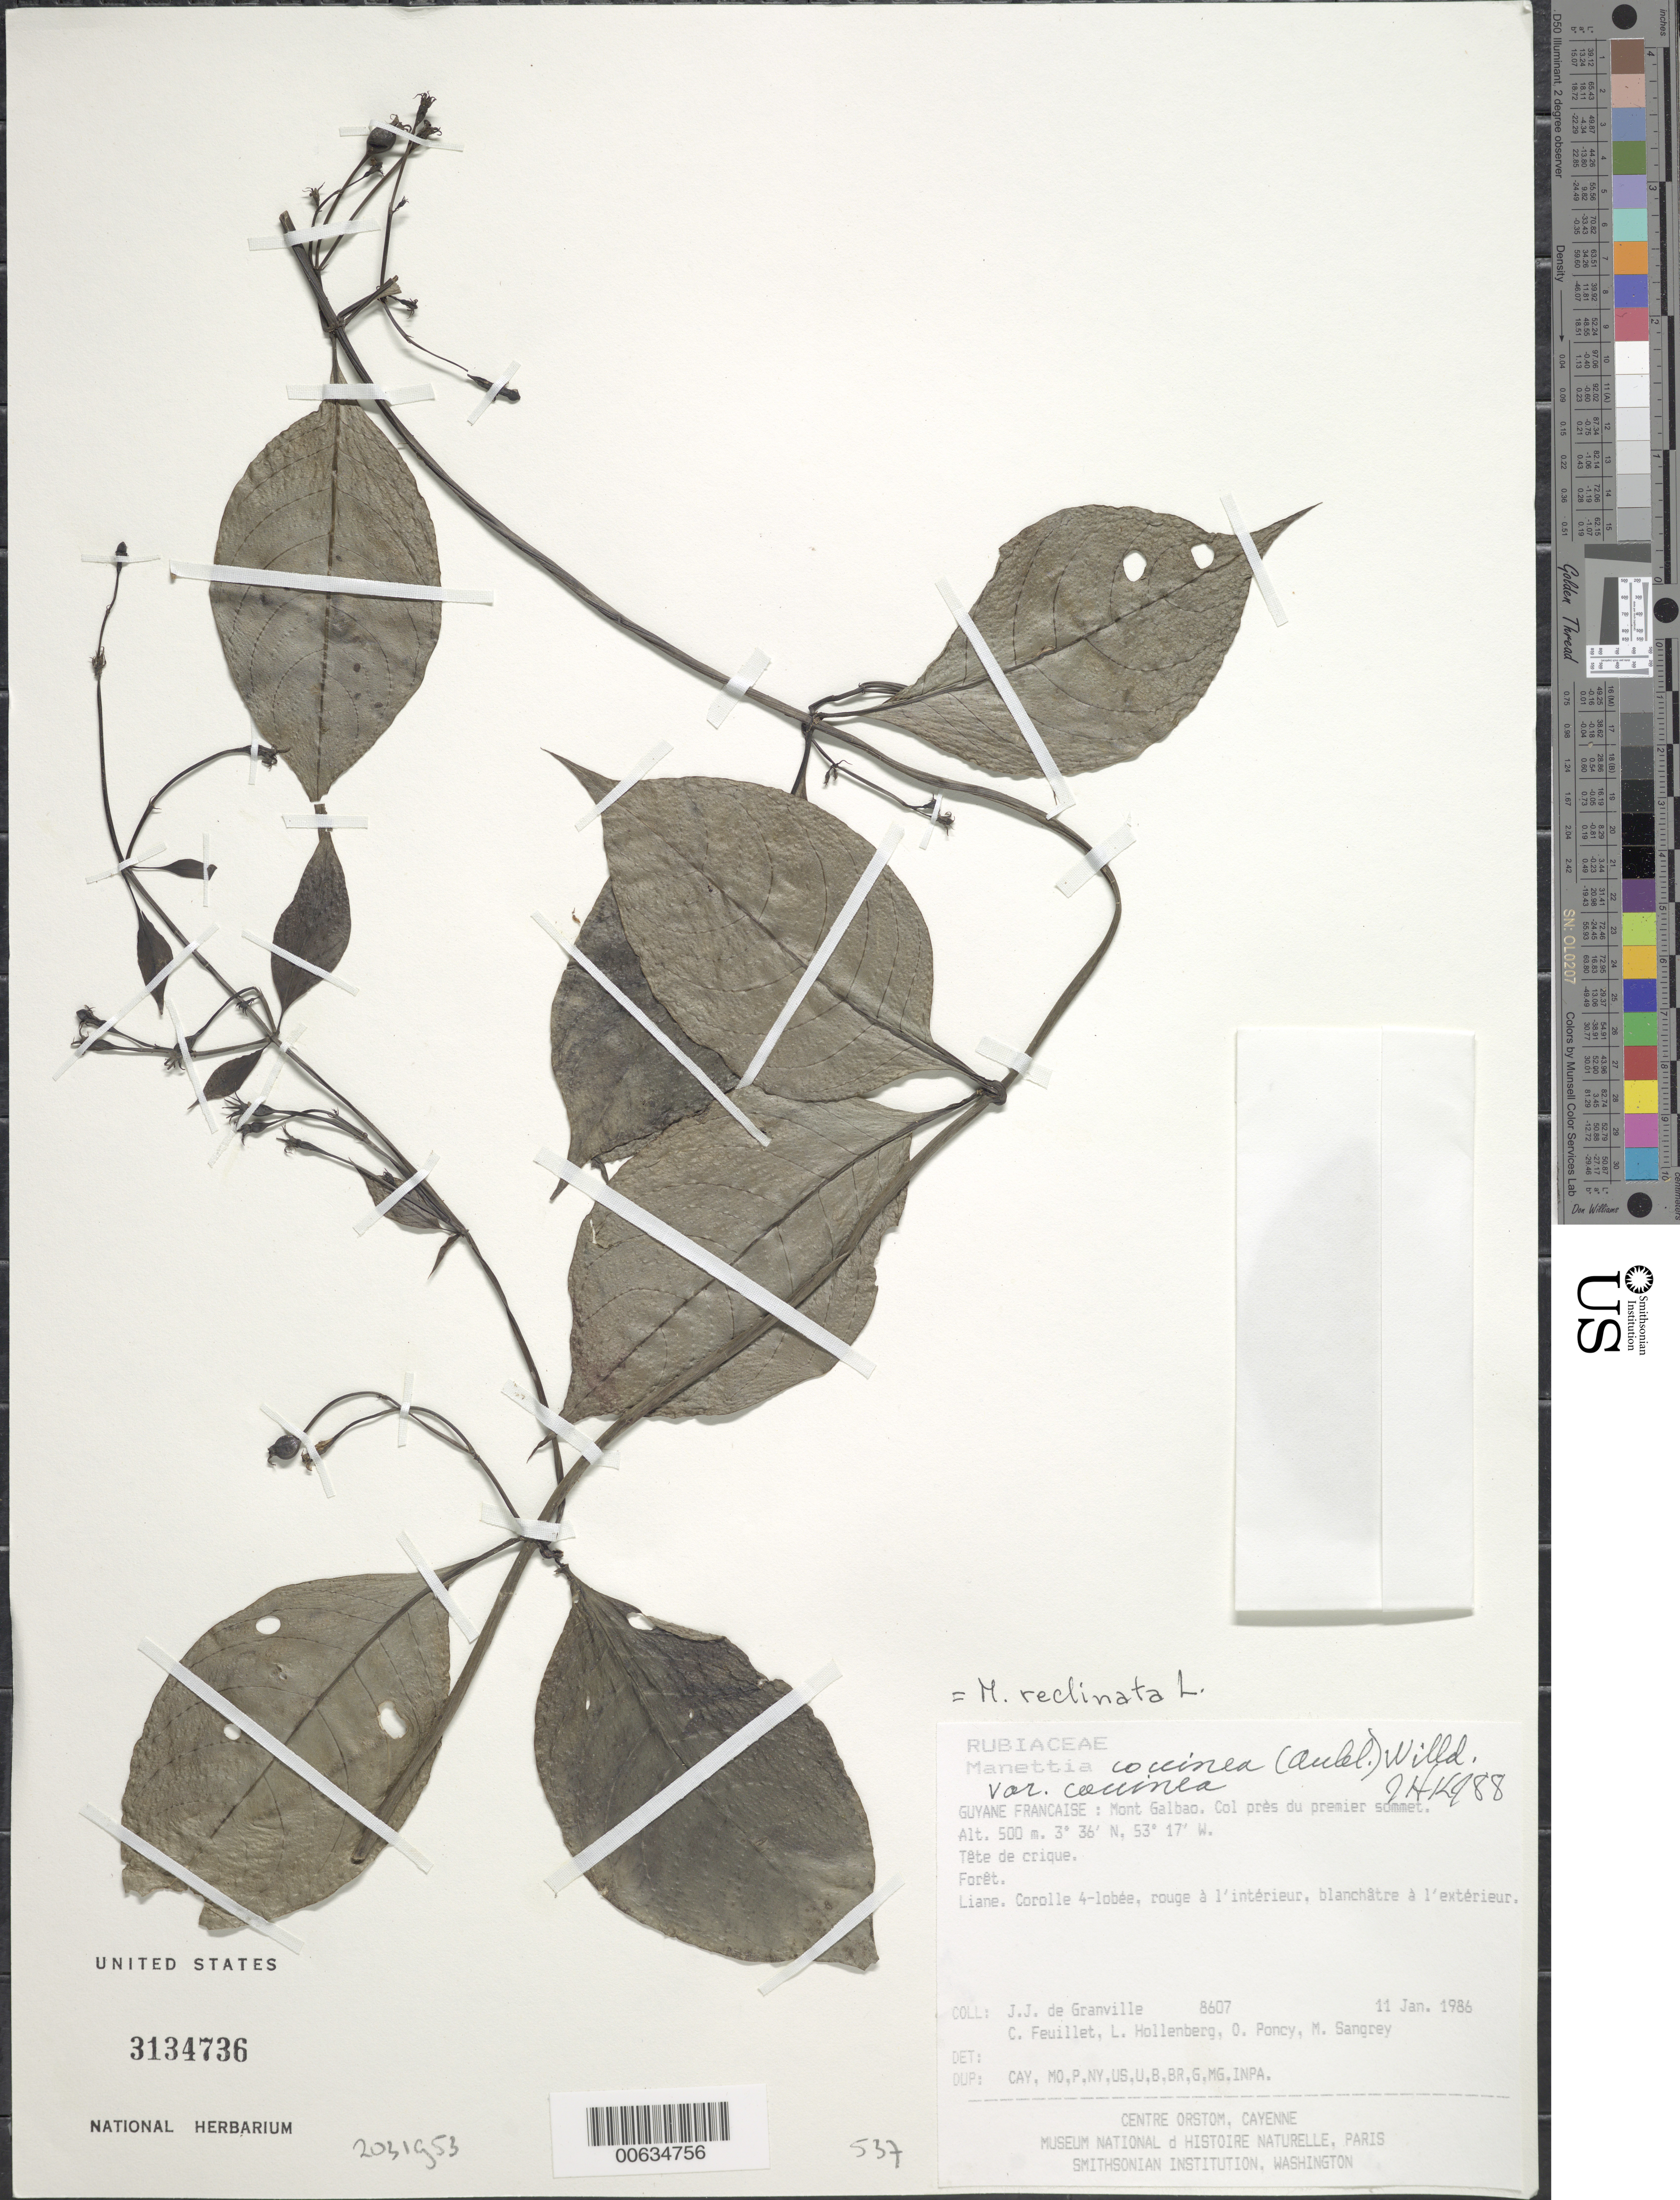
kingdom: Plantae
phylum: Tracheophyta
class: Magnoliopsida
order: Gentianales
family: Rubiaceae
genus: Manettia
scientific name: Manettia reclinata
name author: L.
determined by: Delprete, P. G., Herb. de Guyane Cay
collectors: J.-J. de Granville, C. Feuillet, L. Hollenberg, O. Poncy & M. S. Sangrey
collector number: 8607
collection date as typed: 11-Jan-86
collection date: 1986-01-11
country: French Guiana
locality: Mont Galbao. Premier sommet. Tête de crique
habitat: Forêt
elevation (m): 500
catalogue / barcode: US 3134736